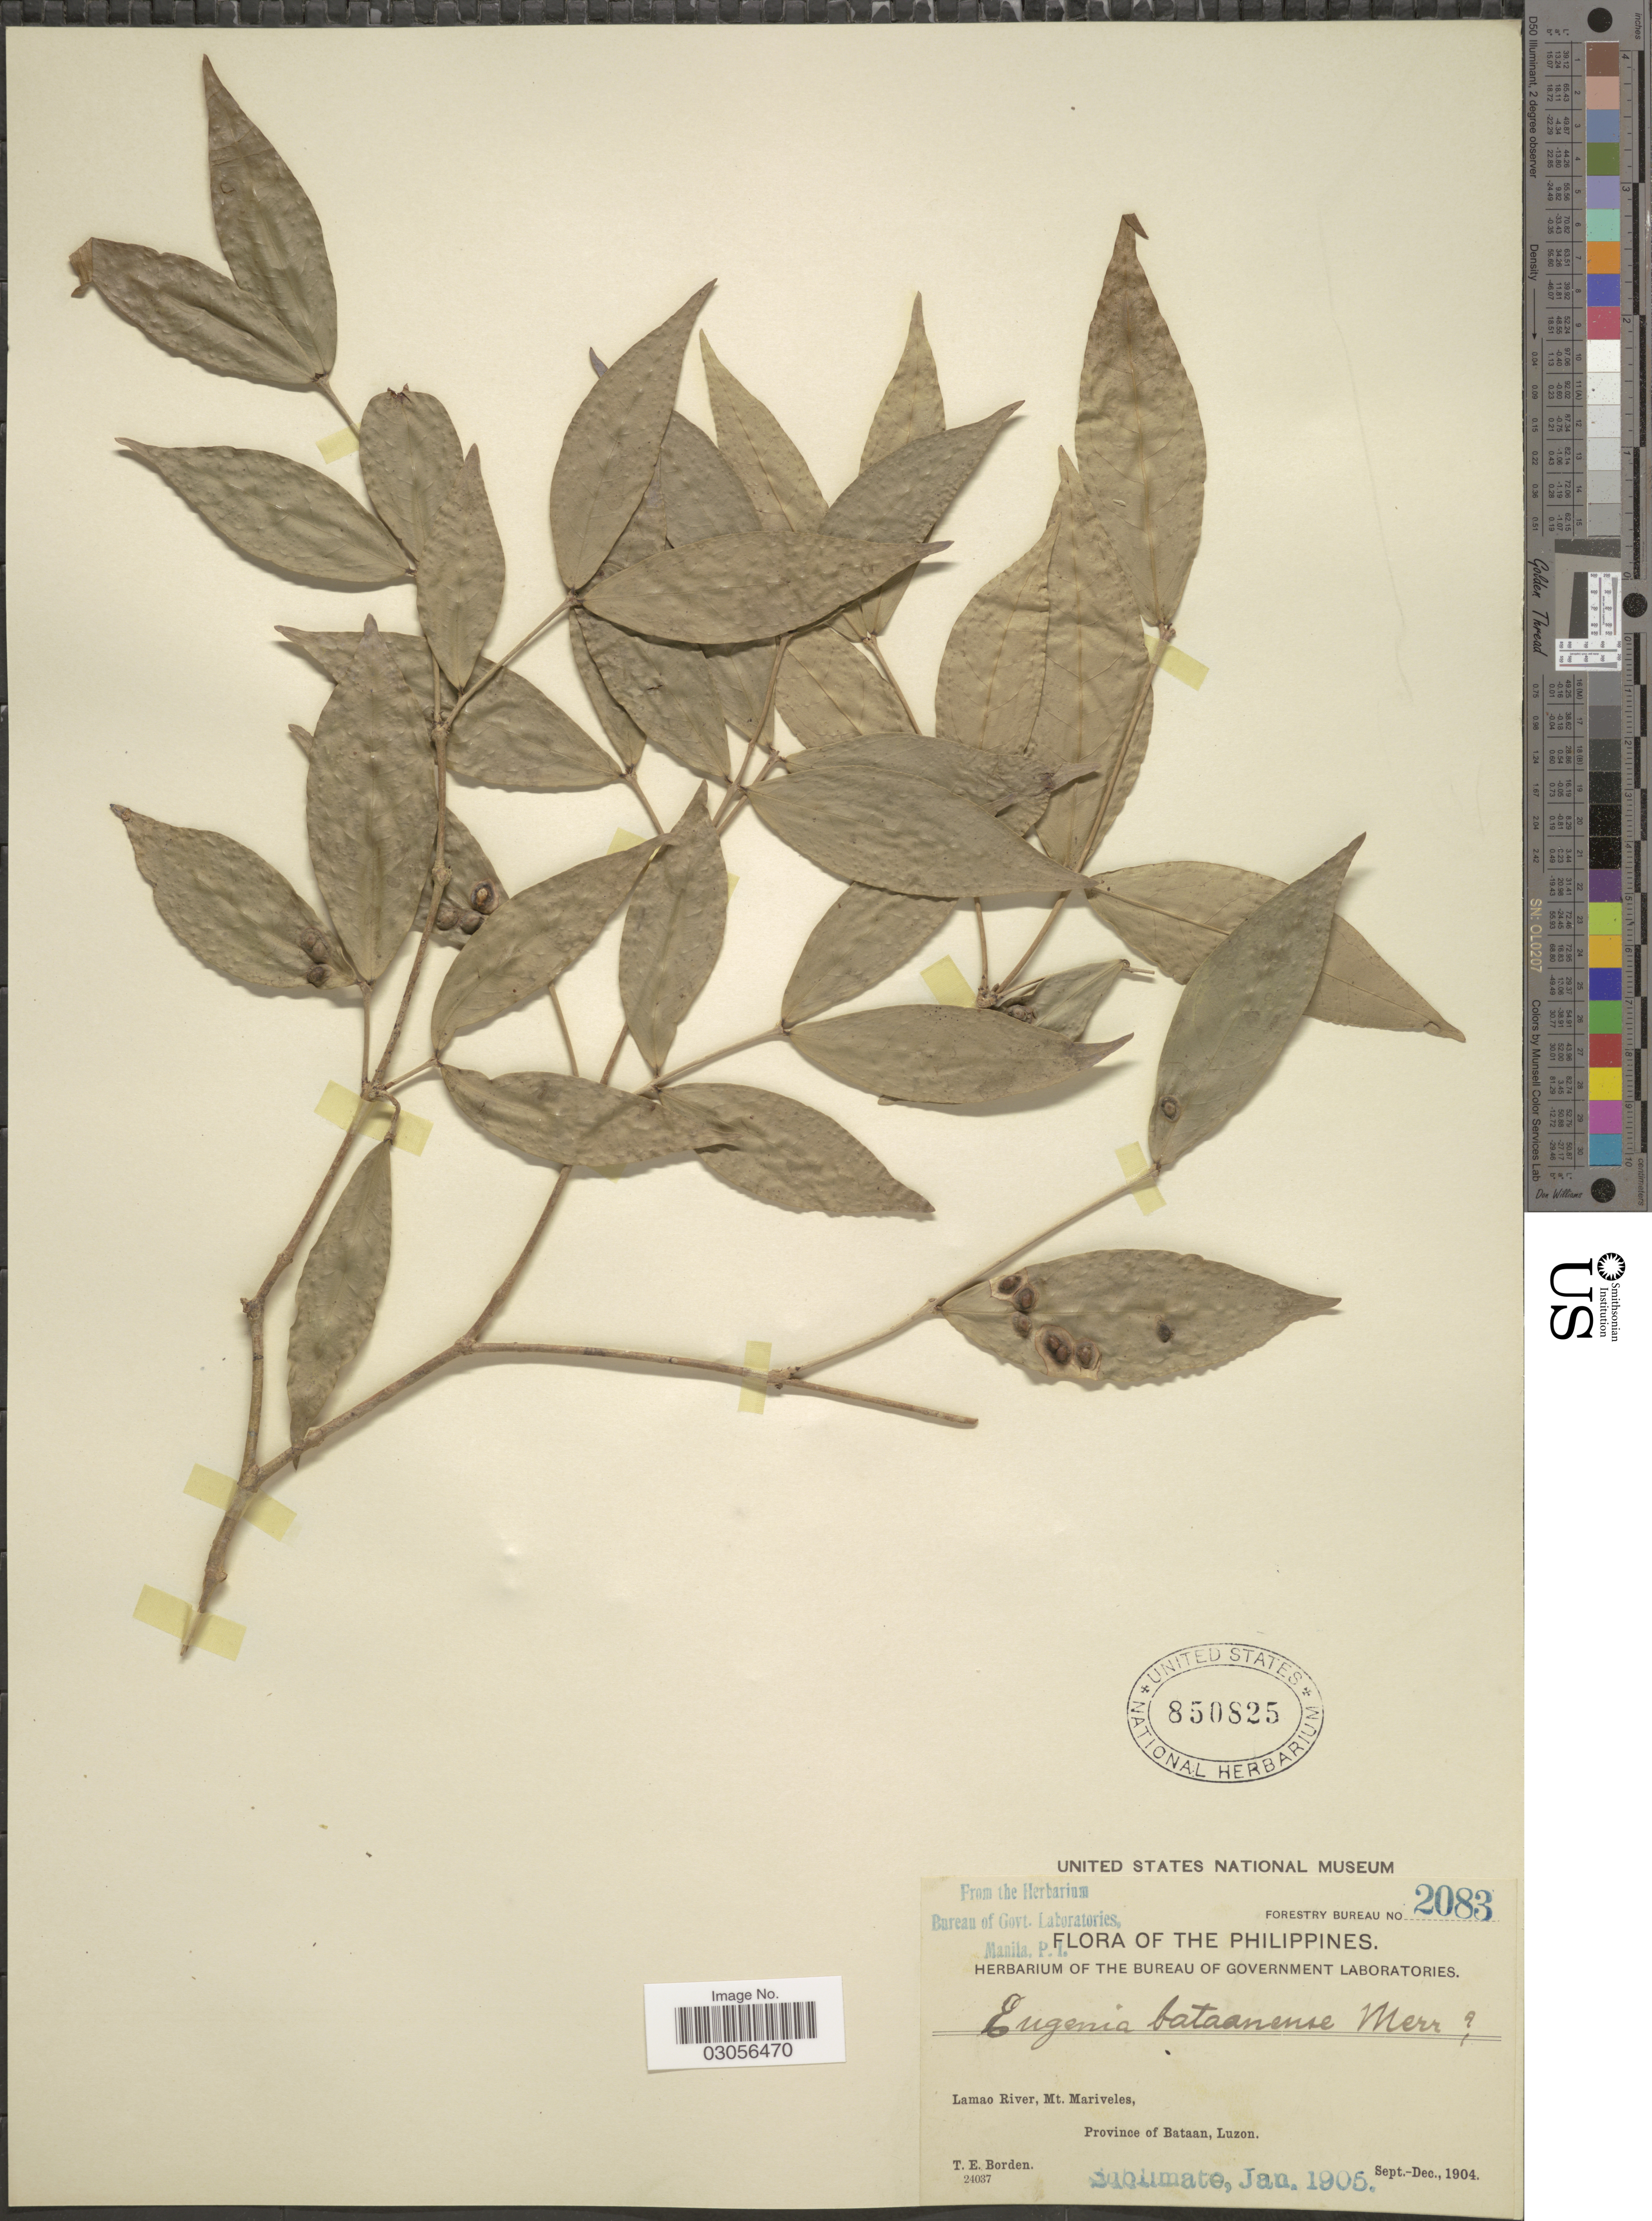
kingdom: Plantae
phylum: Tracheophyta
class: Magnoliopsida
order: Myrtales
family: Myrtaceae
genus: Syzygium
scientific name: Syzygium bataanense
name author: (Merr.) Merr.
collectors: T. E. Borden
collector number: Forestry Bureau 2083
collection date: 1904-09/1904-12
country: Philippines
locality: Lamao River, Mt. Mariveles, Province of Bataan, Luzon.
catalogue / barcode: US 850825